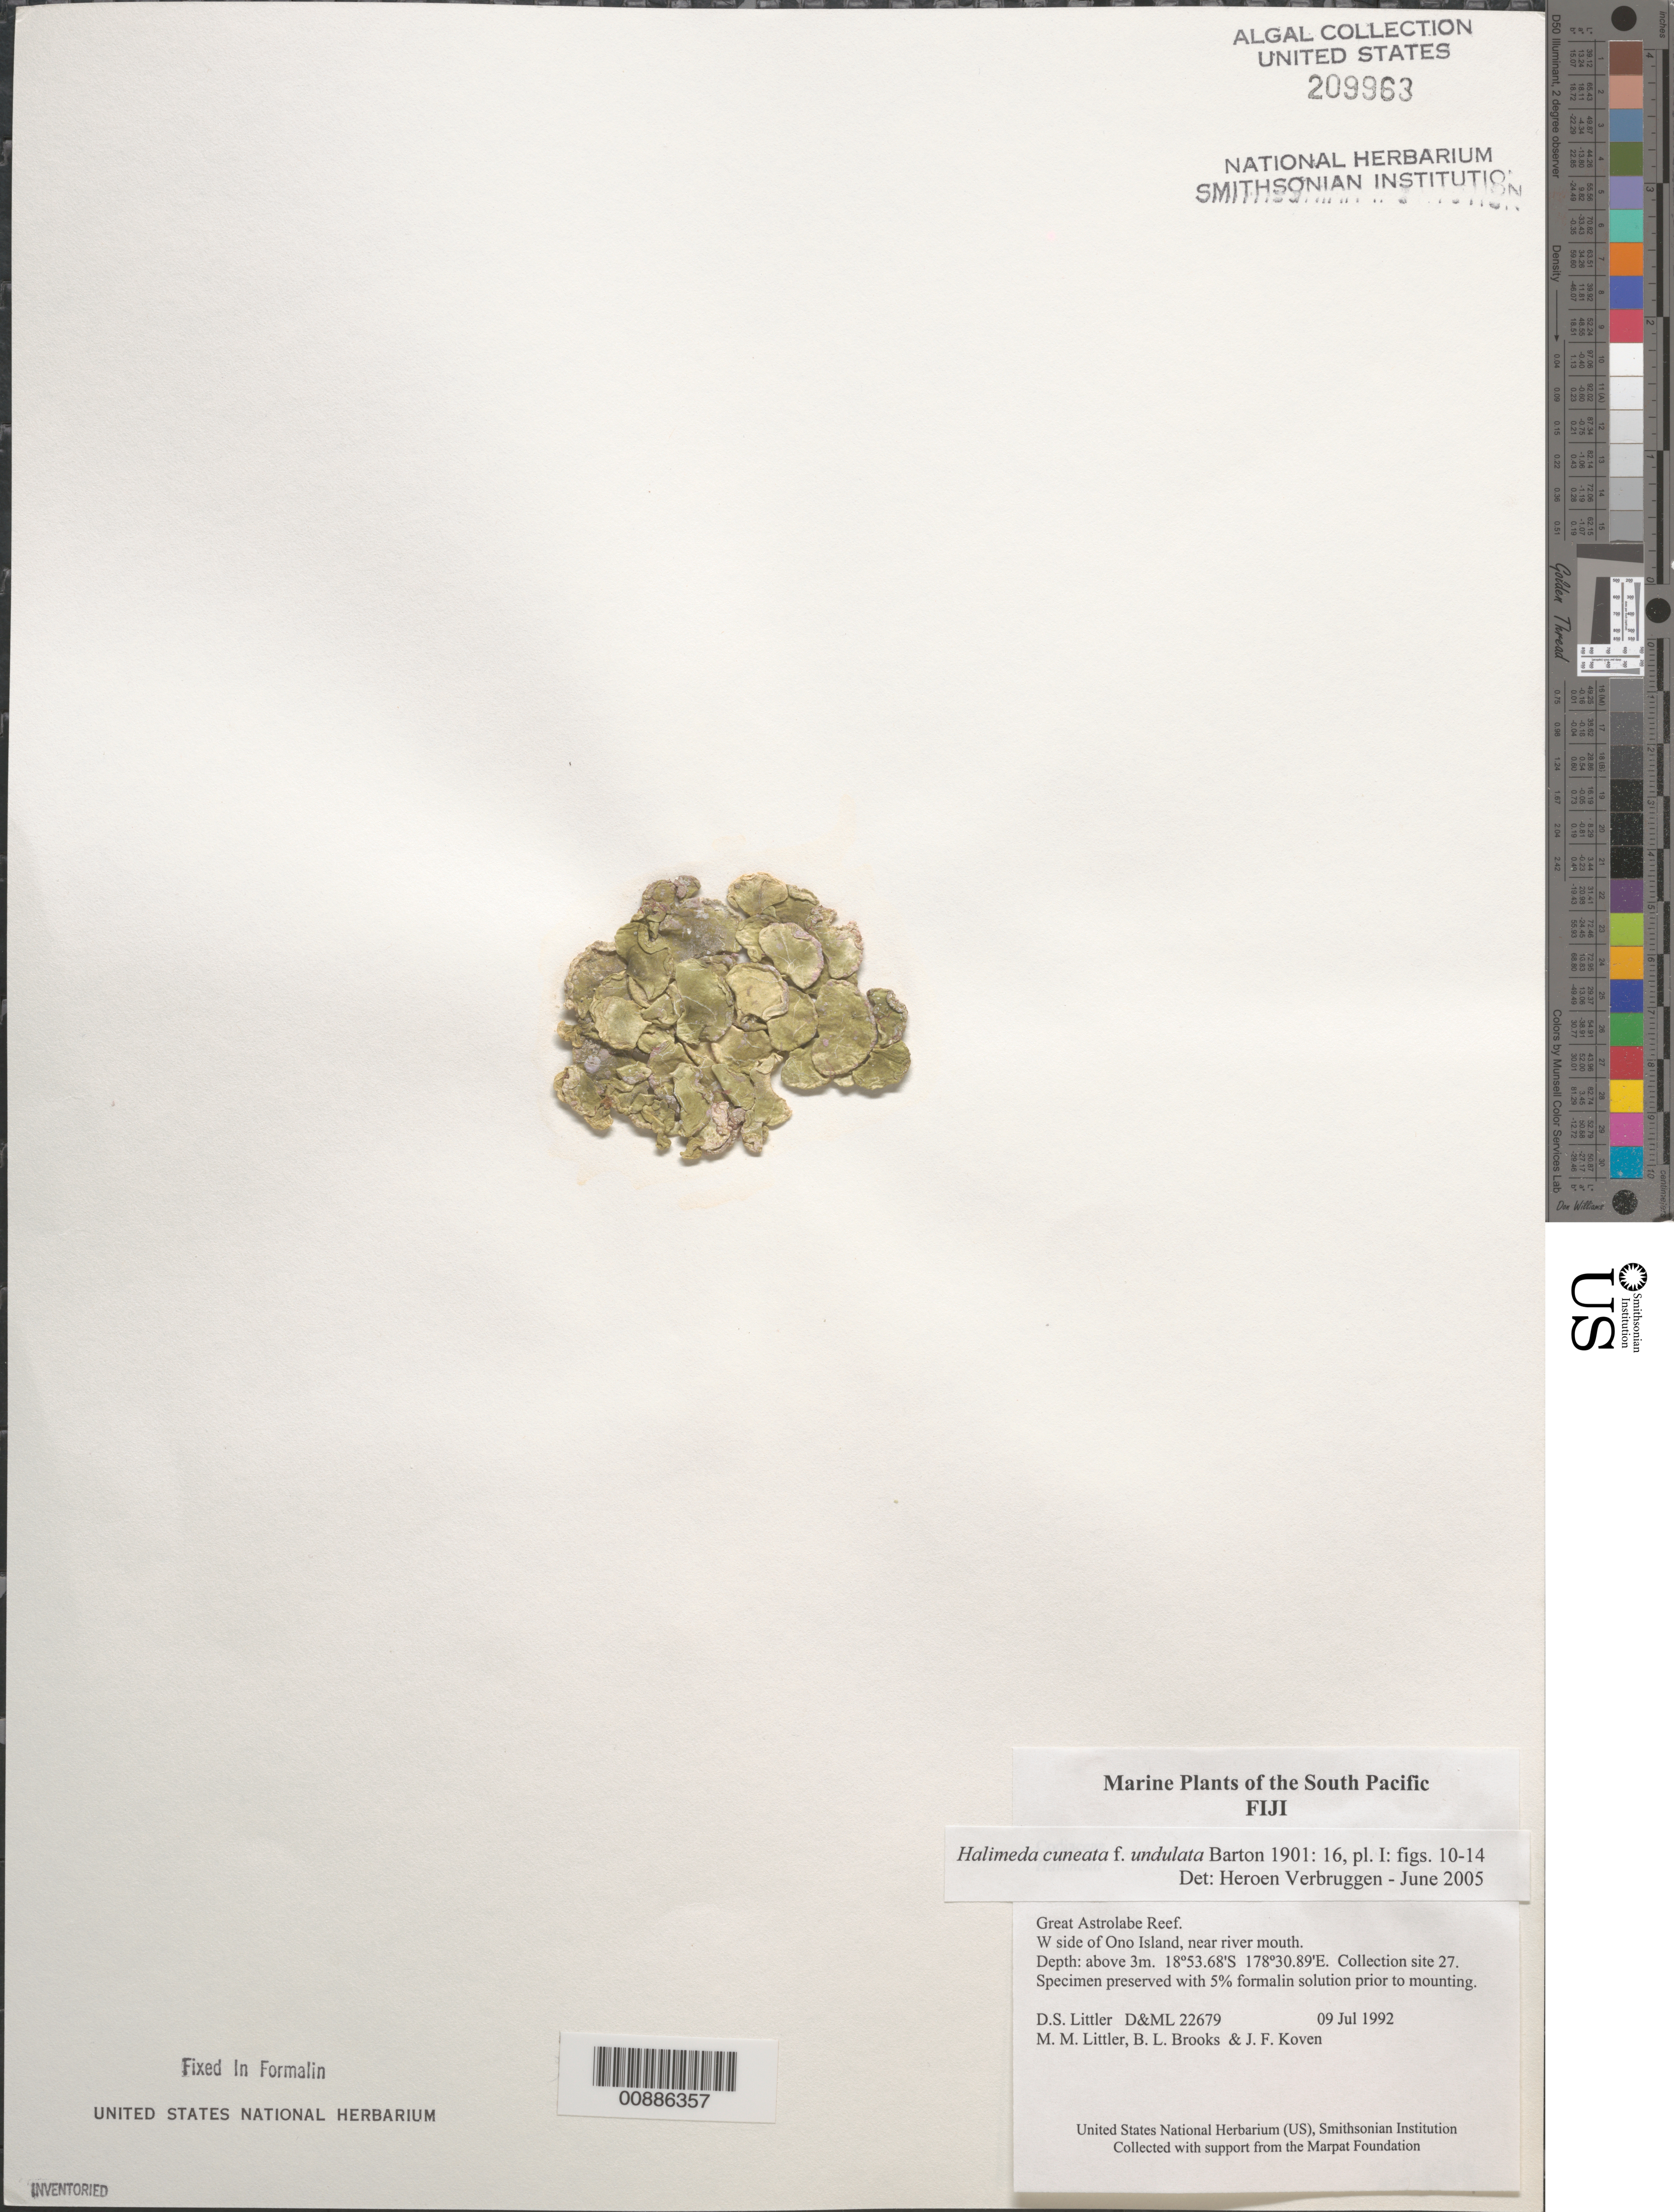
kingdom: Plantae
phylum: Chlorophyta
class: Ulvophyceae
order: Bryopsidales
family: Halimedaceae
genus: Halimeda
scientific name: Halimeda cuneata f. undulata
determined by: Verbruggen, H.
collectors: D. S. Littler, M. M. Littler, B. Brooks & J. Koven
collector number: D&ML 22679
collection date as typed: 09 Jul 1992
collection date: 1992-07-09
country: Fiji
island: Ono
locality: Great Astrolabe Reef, west side of island, near river mouth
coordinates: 18 53.68'S, 178 30.89'E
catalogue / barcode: US 209963